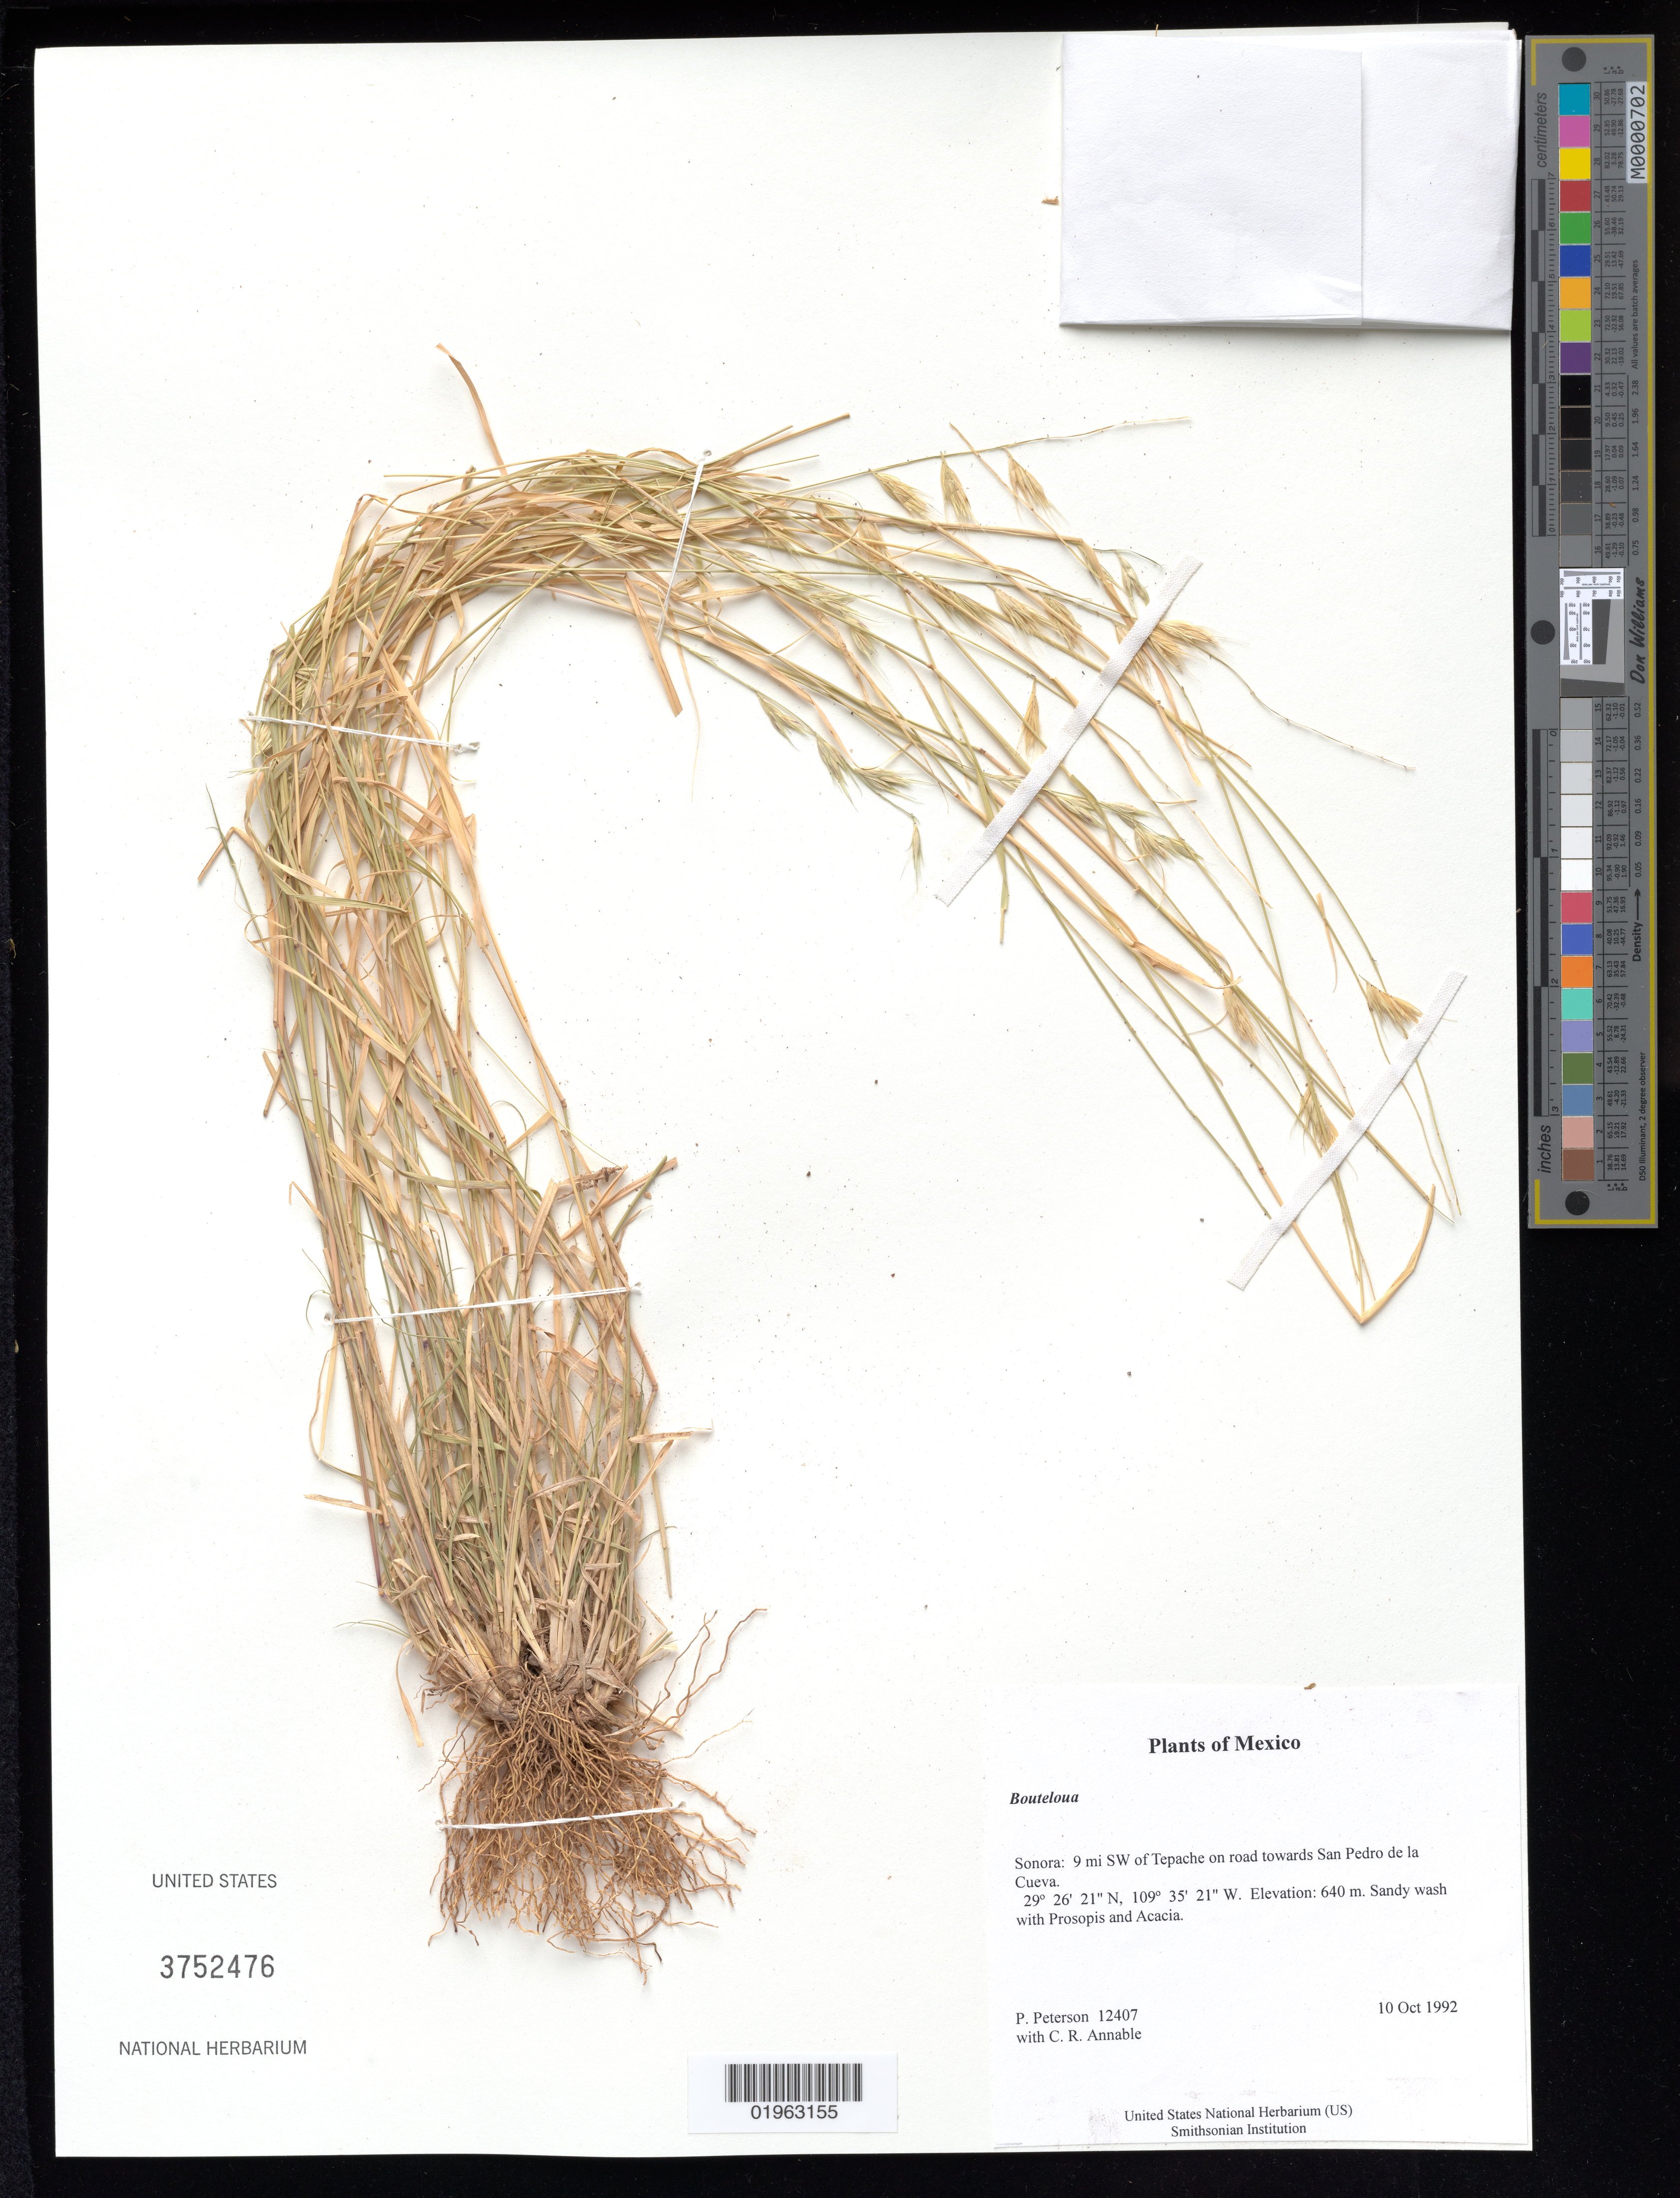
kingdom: Plantae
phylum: Tracheophyta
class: Liliopsida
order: Poales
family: Poaceae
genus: Bouteloua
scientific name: Bouteloua sp.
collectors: P. M. Peterson & C. R. Annable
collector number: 12407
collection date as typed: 10 Oct 1992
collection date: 1992-10-10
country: Mexico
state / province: Sonora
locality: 9 mi SW of Tepache on road towards San Pedro de la Cueva.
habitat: Sandy wash with Prosopis and Acacia.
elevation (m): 640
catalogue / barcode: US 3752476